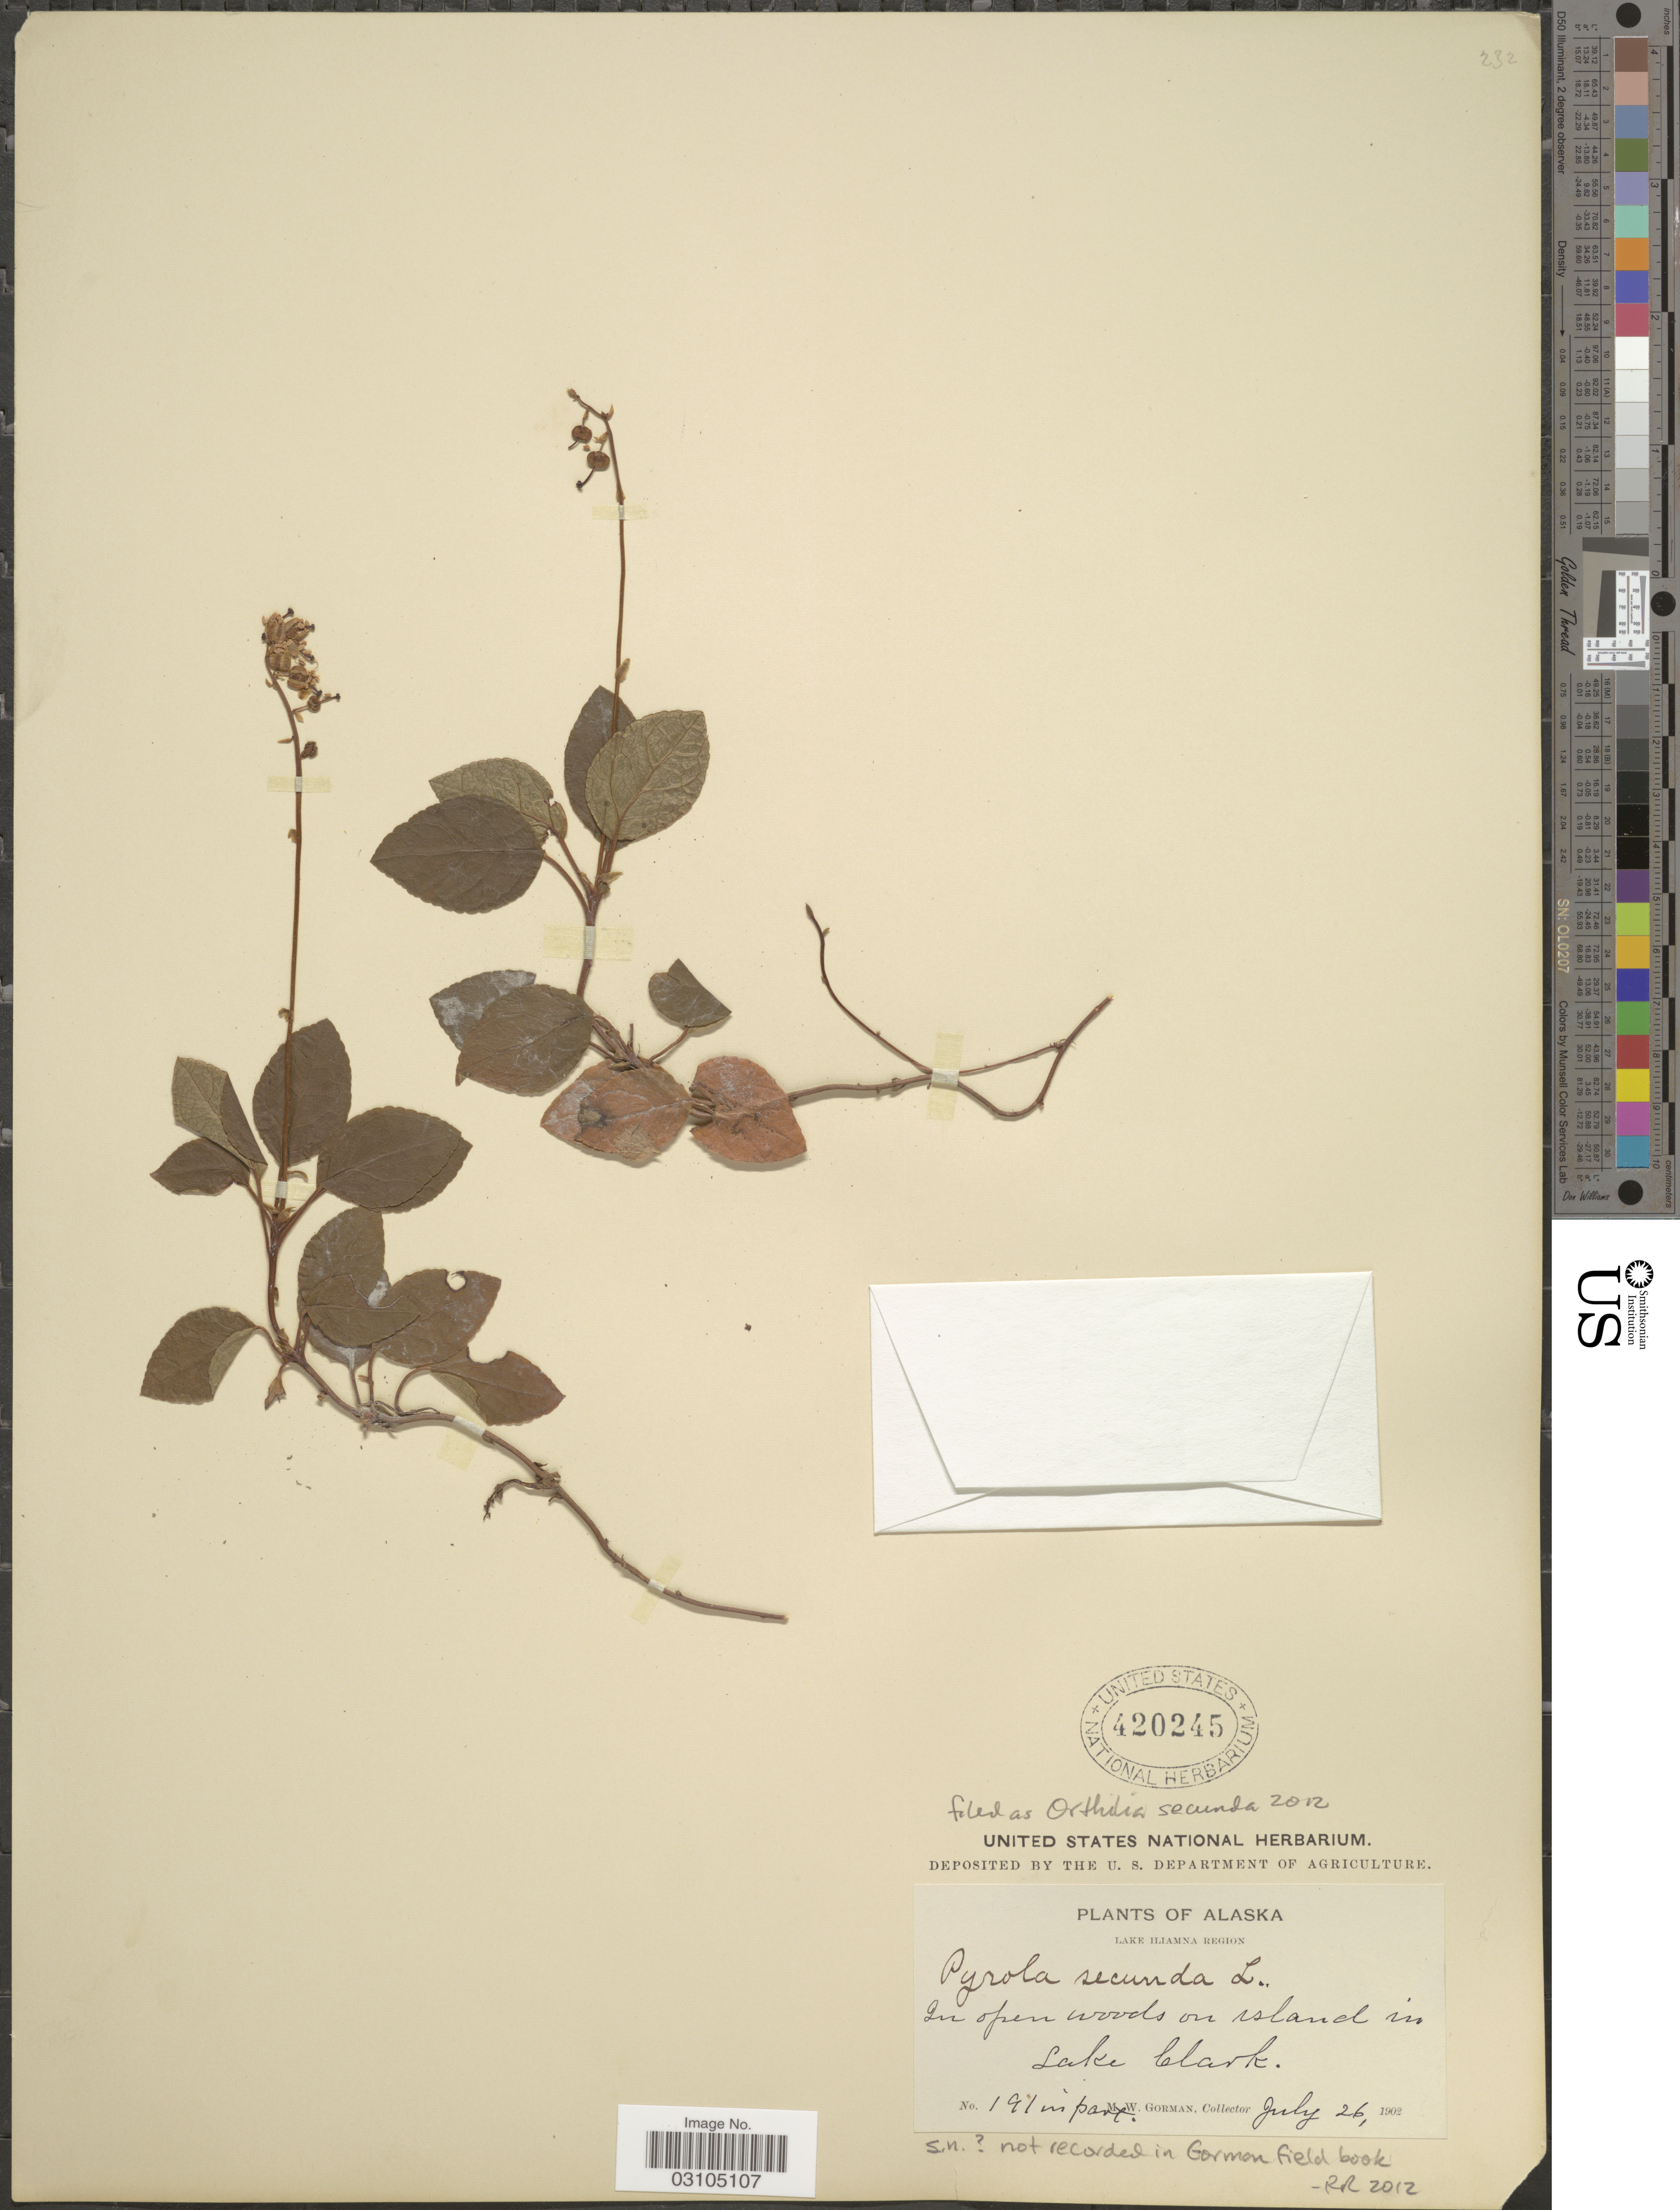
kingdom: Plantae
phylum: Tracheophyta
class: Magnoliopsida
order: Ericales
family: Ericaceae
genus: Orthilia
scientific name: Orthilia secunda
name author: (L.) House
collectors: M. W. Gorman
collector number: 191 in part?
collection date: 1902-07-26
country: United States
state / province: Alaska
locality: Lake Iliamna Region. On island in Lake Clark.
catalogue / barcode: US 420245